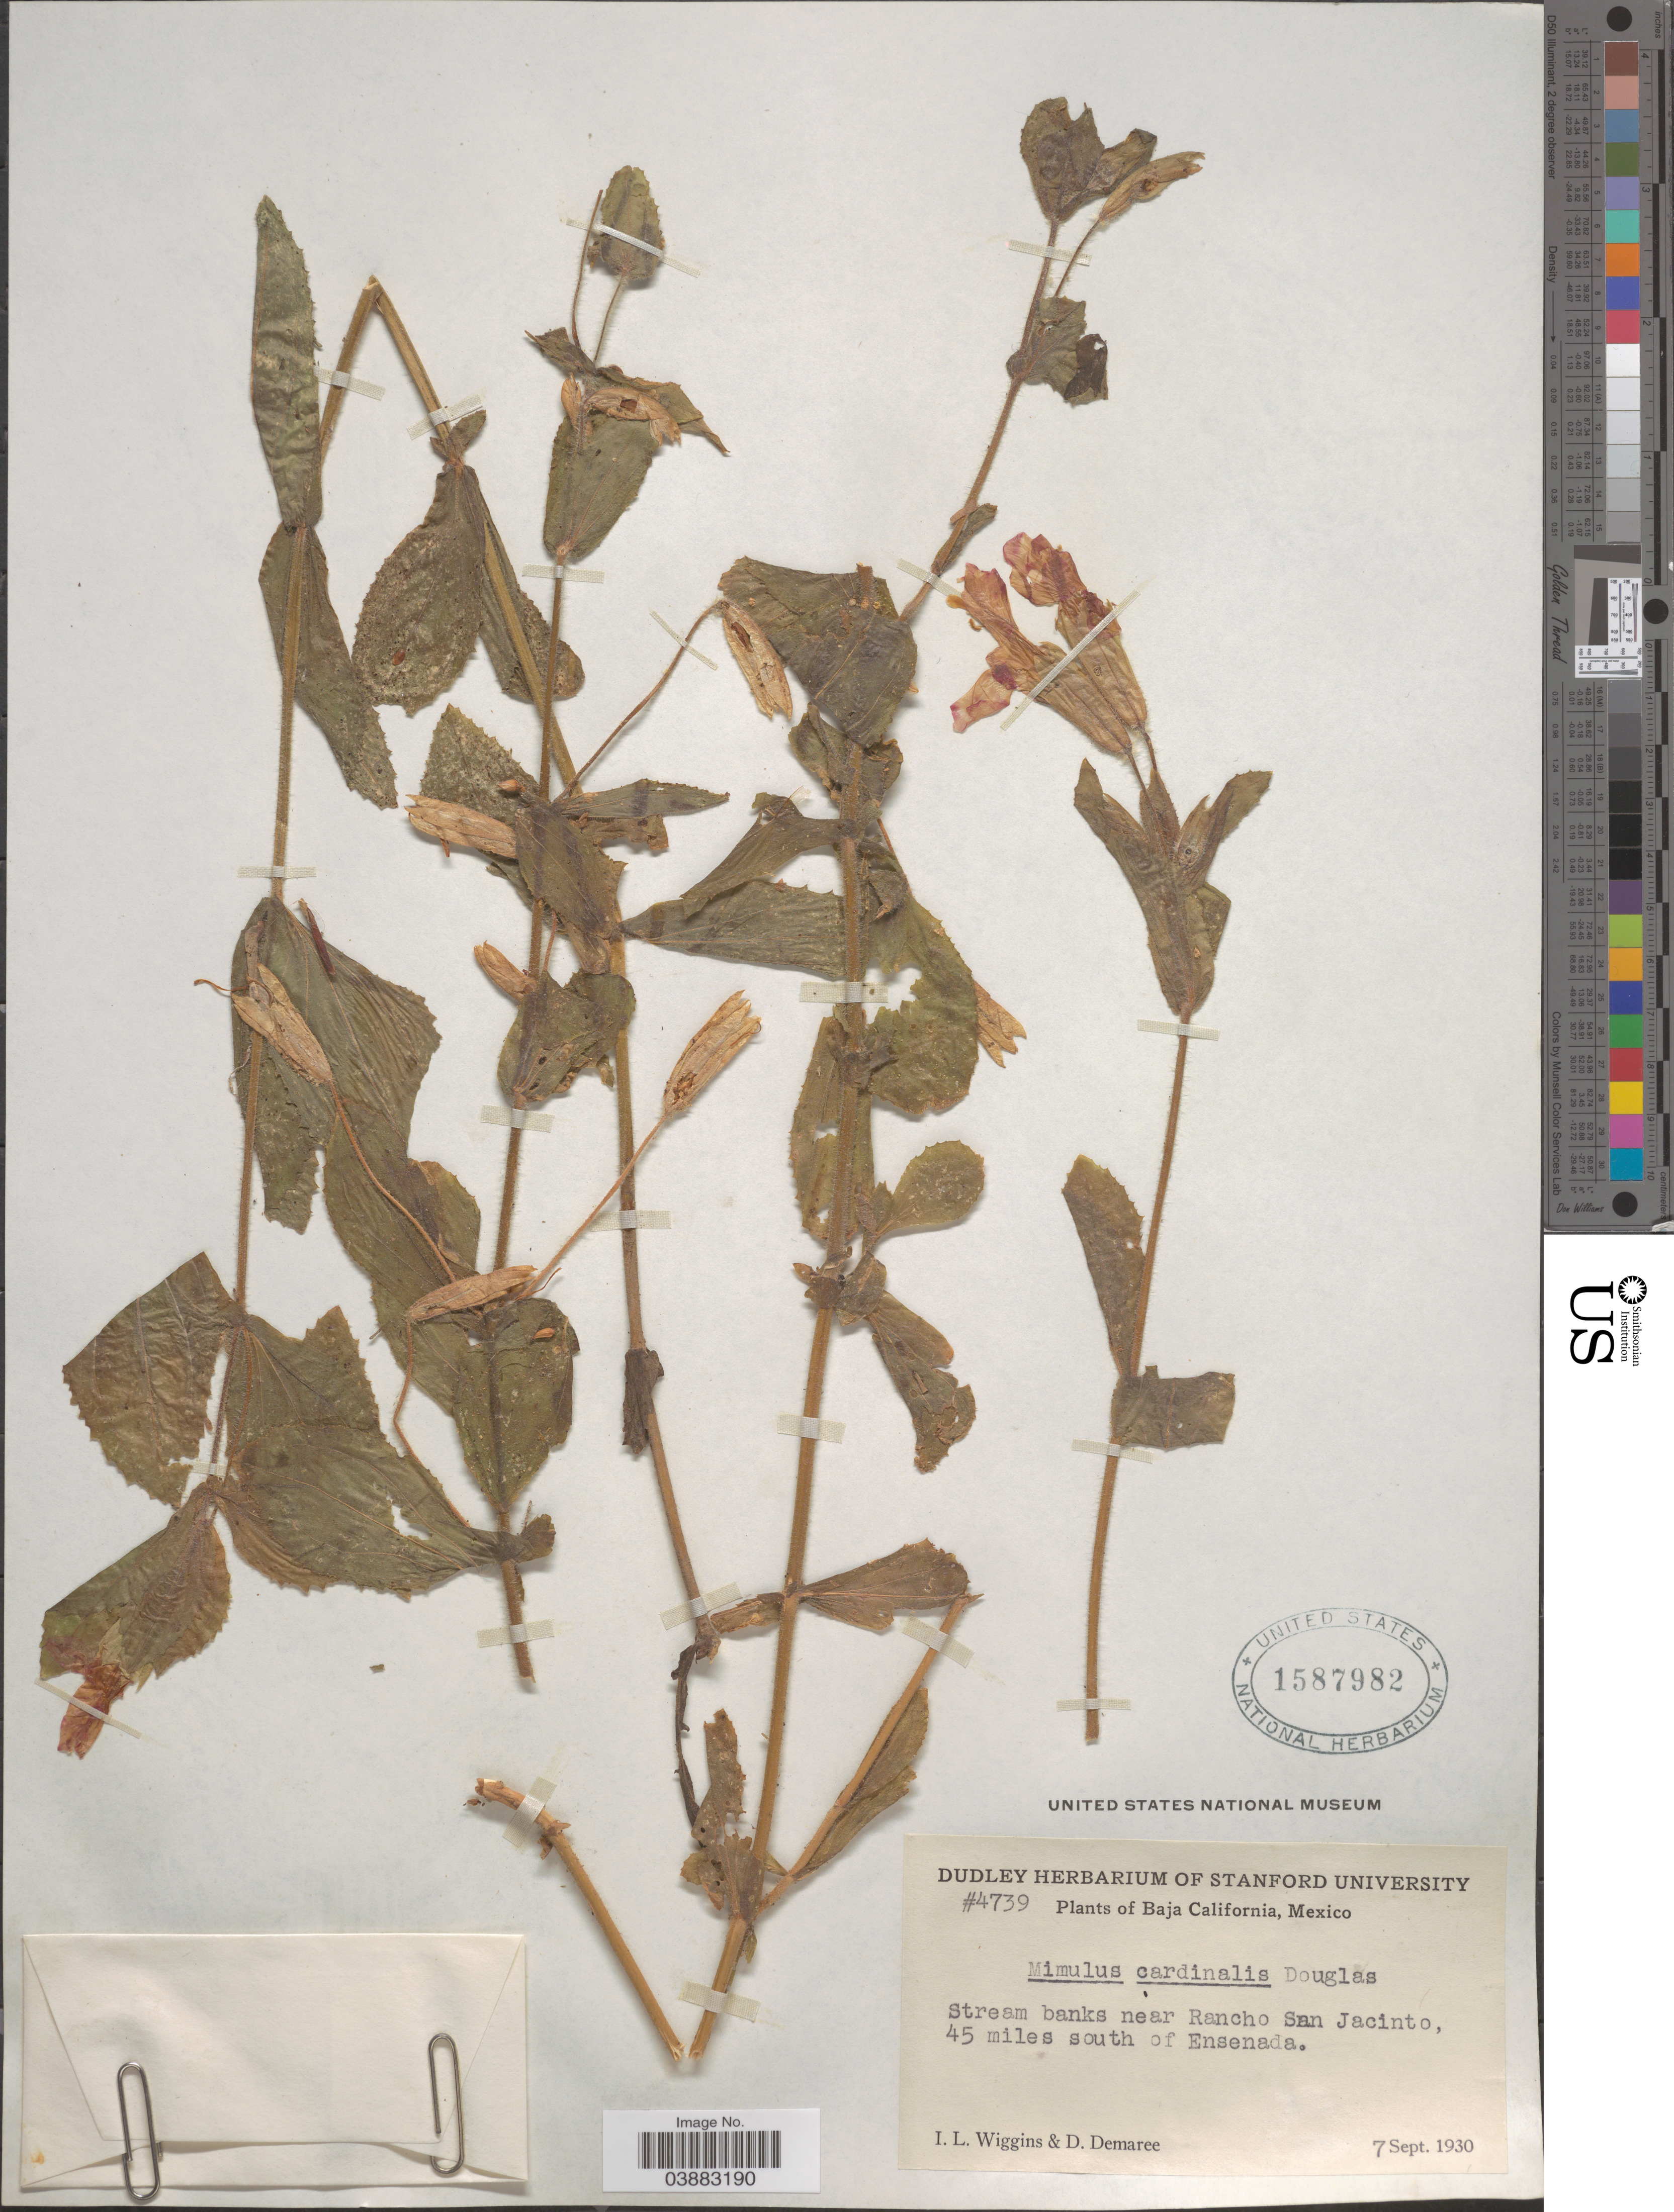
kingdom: Plantae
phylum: Tracheophyta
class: Magnoliopsida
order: Lamiales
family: Phrymaceae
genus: Mimulus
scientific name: Mimulus cardinalis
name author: Douglas ex Benth.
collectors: I. L. Wiggins & D. Demaree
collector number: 4739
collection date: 1930-09-07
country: Mexico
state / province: Baja California Norte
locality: Stream banks near Rancho San Jacinto, 45 miles south of Ensenada.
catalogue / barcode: US 1587982